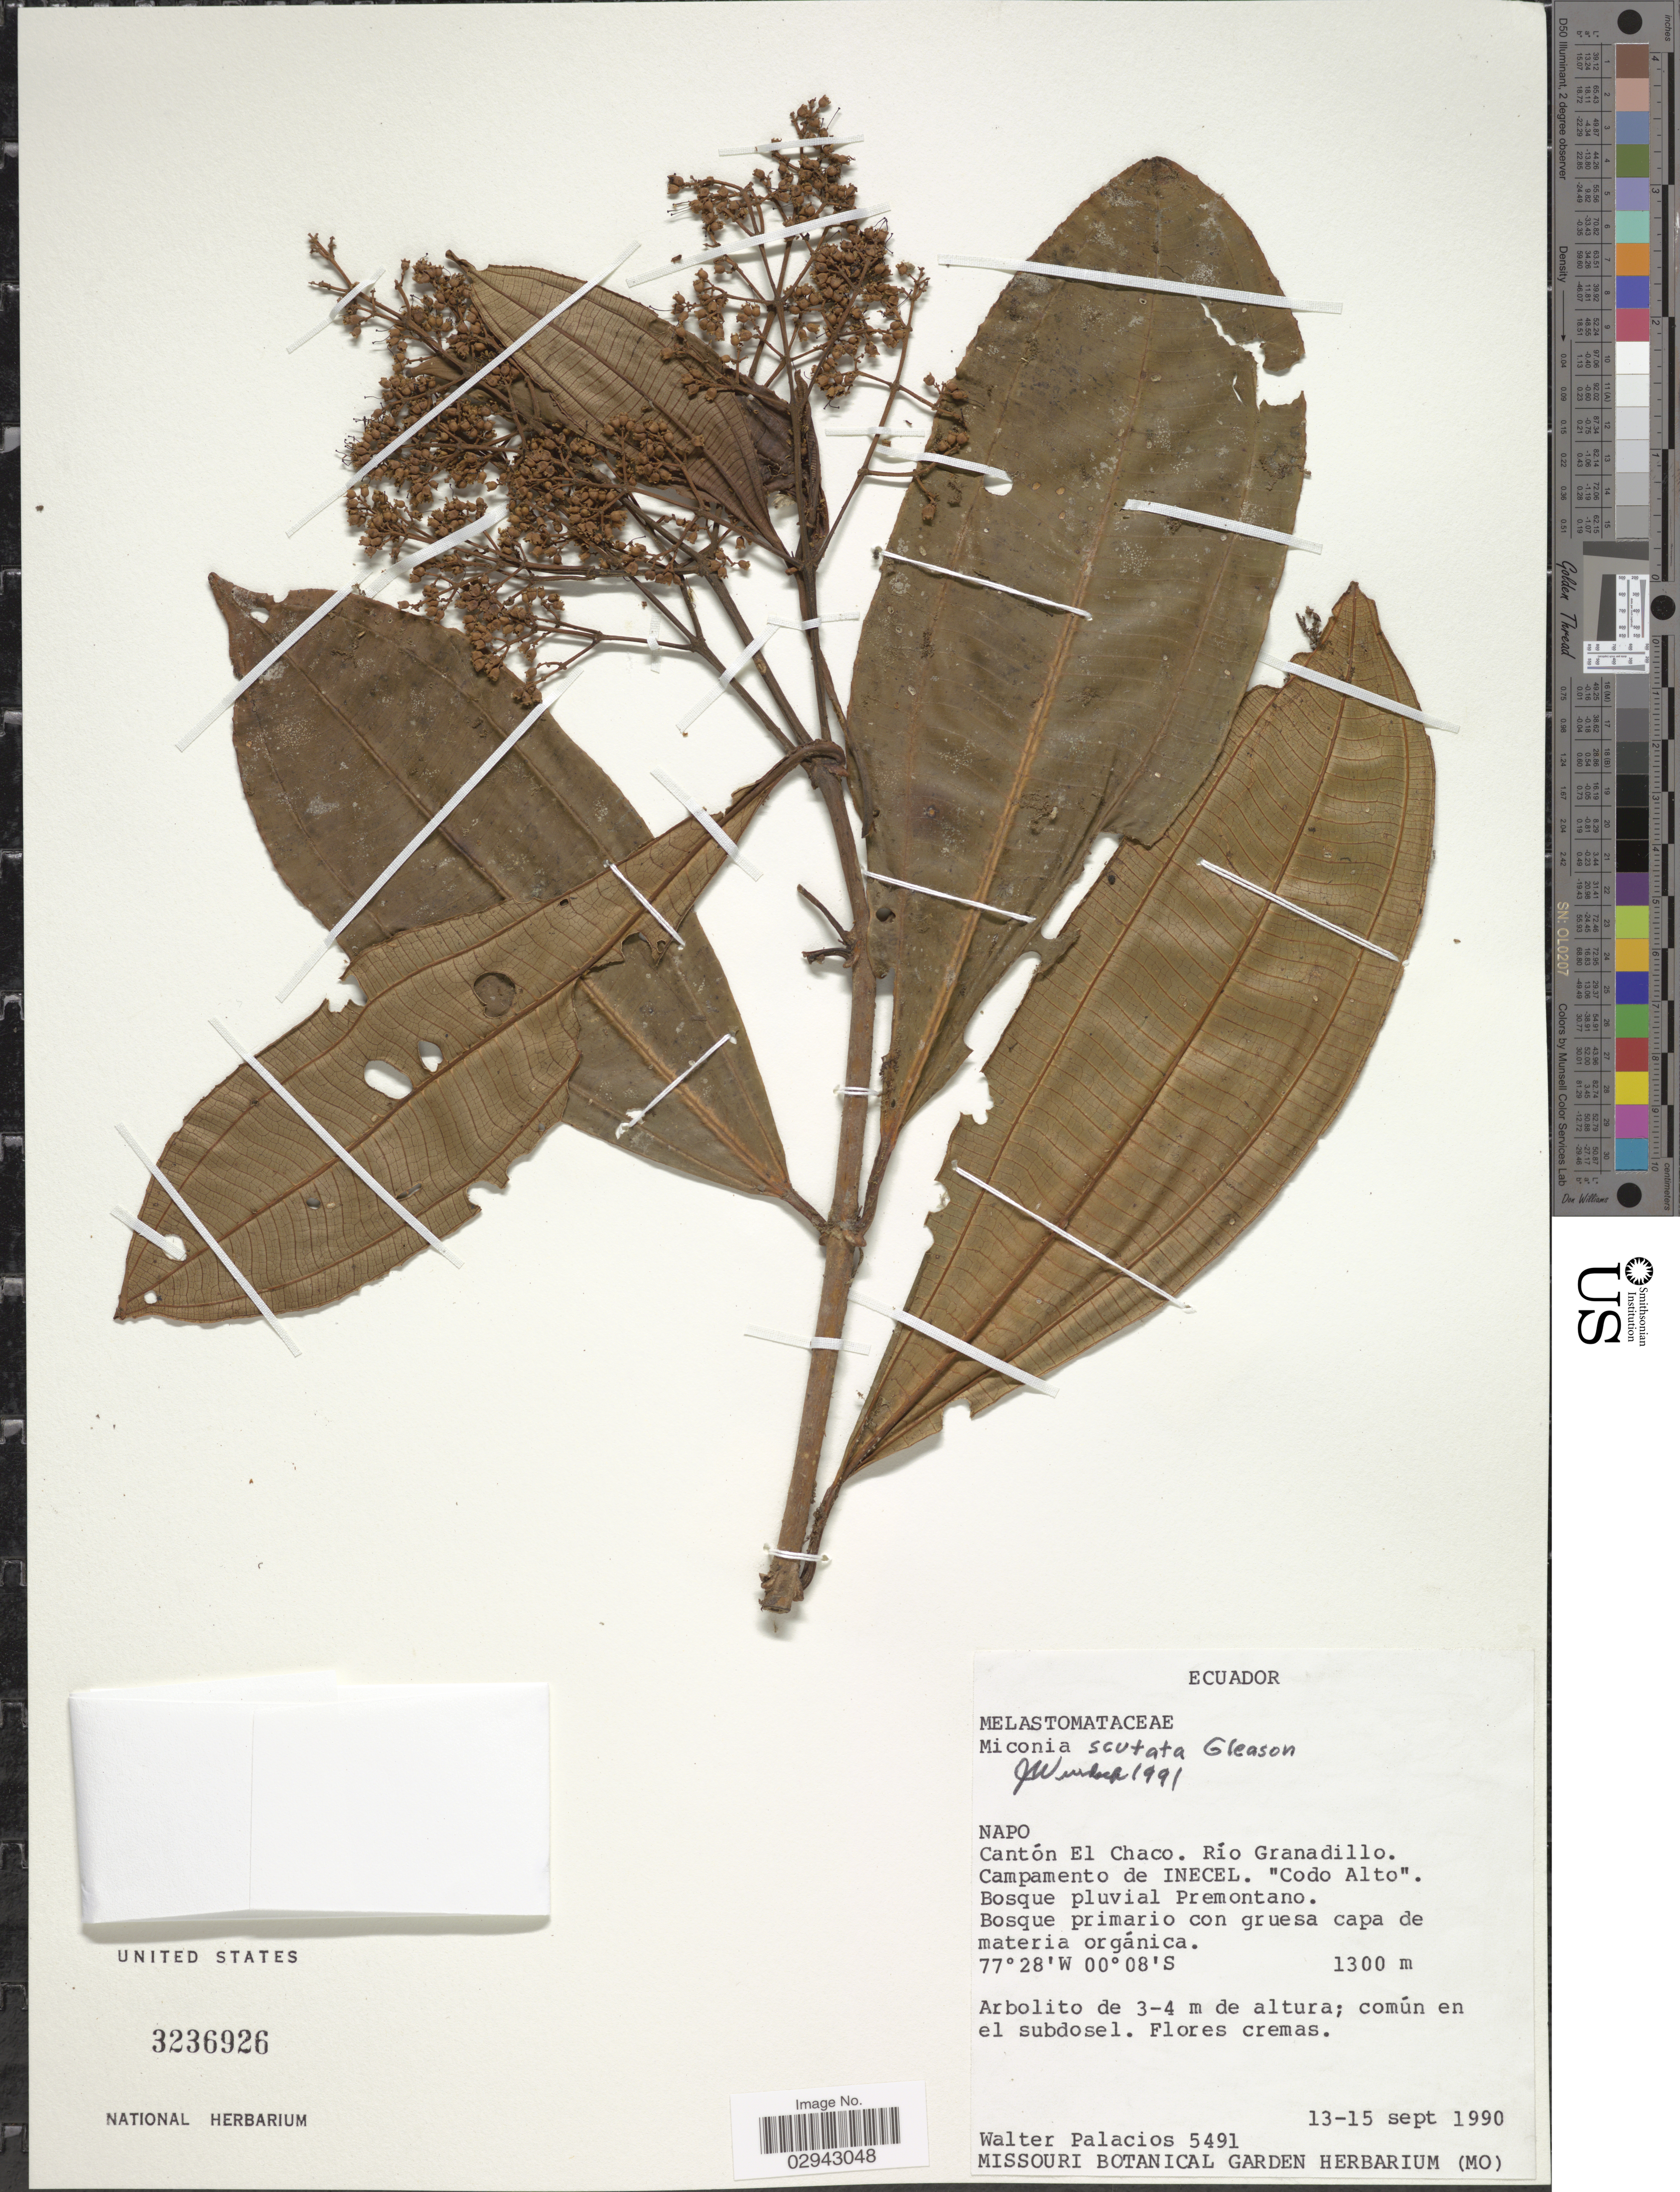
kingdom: Plantae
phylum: Tracheophyta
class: Magnoliopsida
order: Myrtales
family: Melastomataceae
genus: Miconia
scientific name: Miconia scutata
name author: Gleason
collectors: W. Palacios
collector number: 5491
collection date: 1990-09-13/1990-09-15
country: Ecuador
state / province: Napo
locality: Cantón El Chaco. Río Granadillo. Campamento de Inecel. "Codo Alto".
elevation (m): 1300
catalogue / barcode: US 3236926